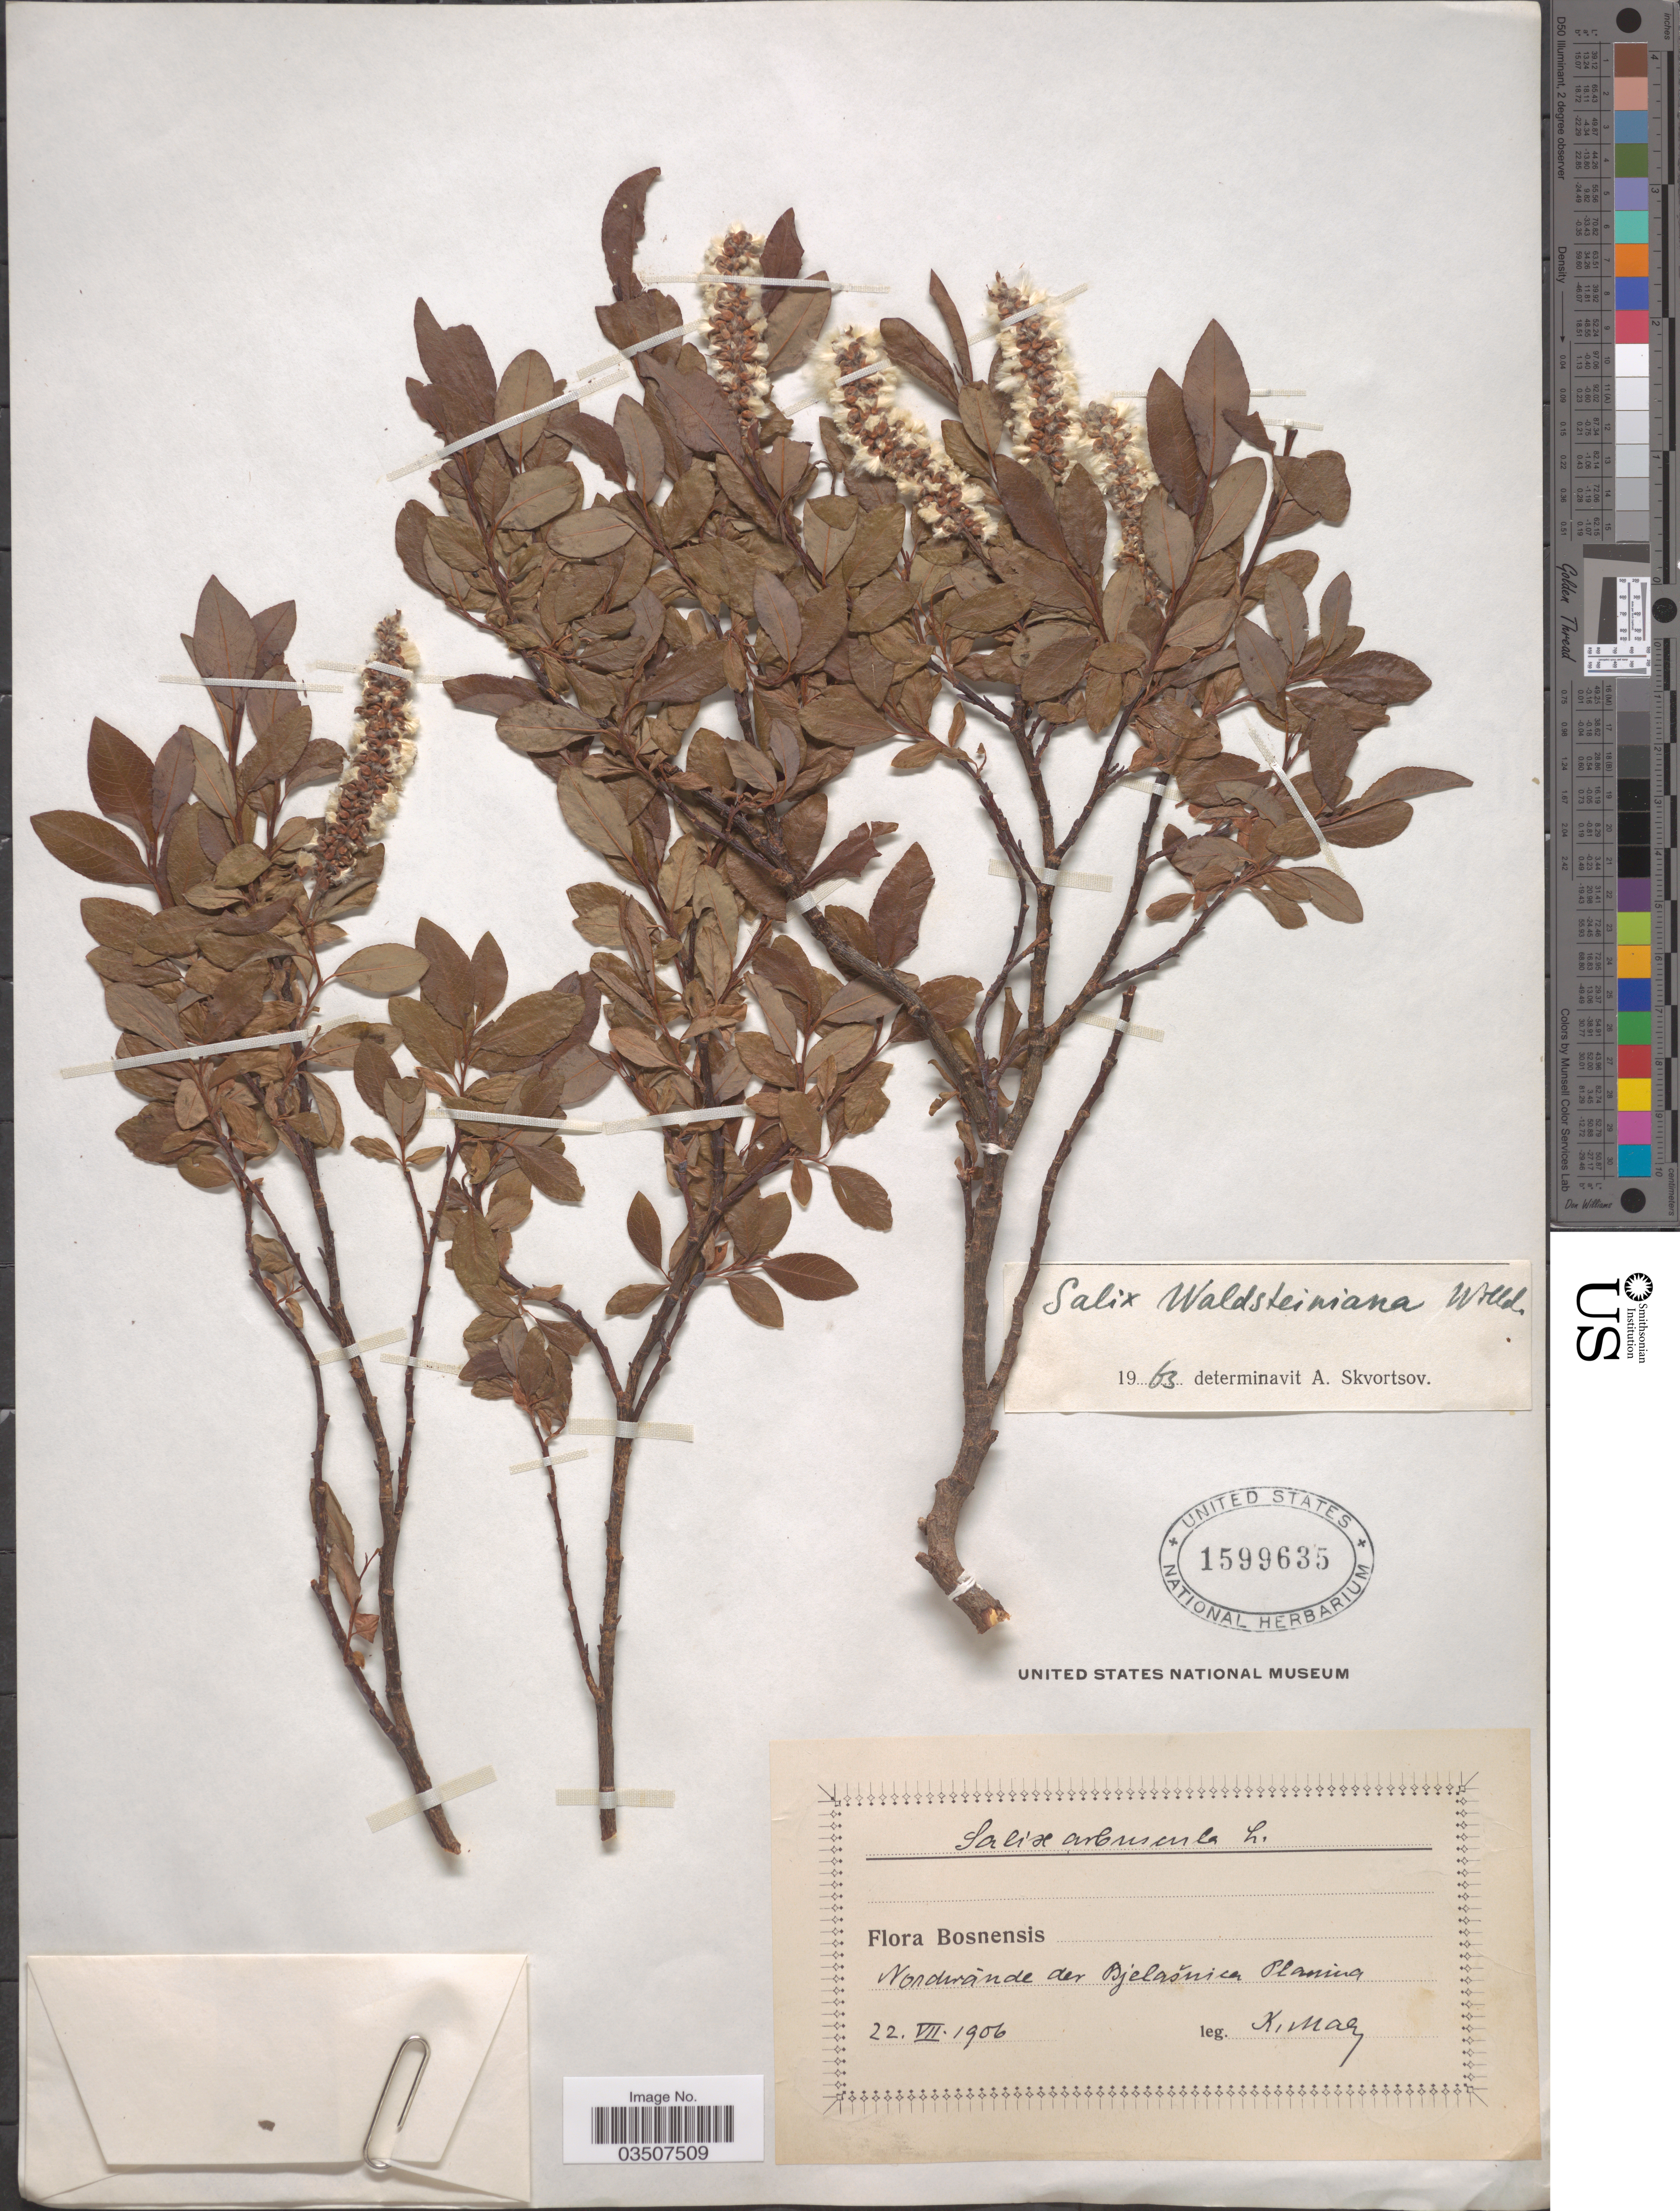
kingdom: Plantae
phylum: Tracheophyta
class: Magnoliopsida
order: Malpighiales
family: Salicaceae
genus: Salix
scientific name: Salix waldsteiniana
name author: Willd.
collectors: K. Maly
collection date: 1906-07-22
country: Bosnia and Herzegovina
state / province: Federation of B&H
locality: Bosnensis. Norderánde [interpreted] der Bjelasnica Planina.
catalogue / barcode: US 1599635